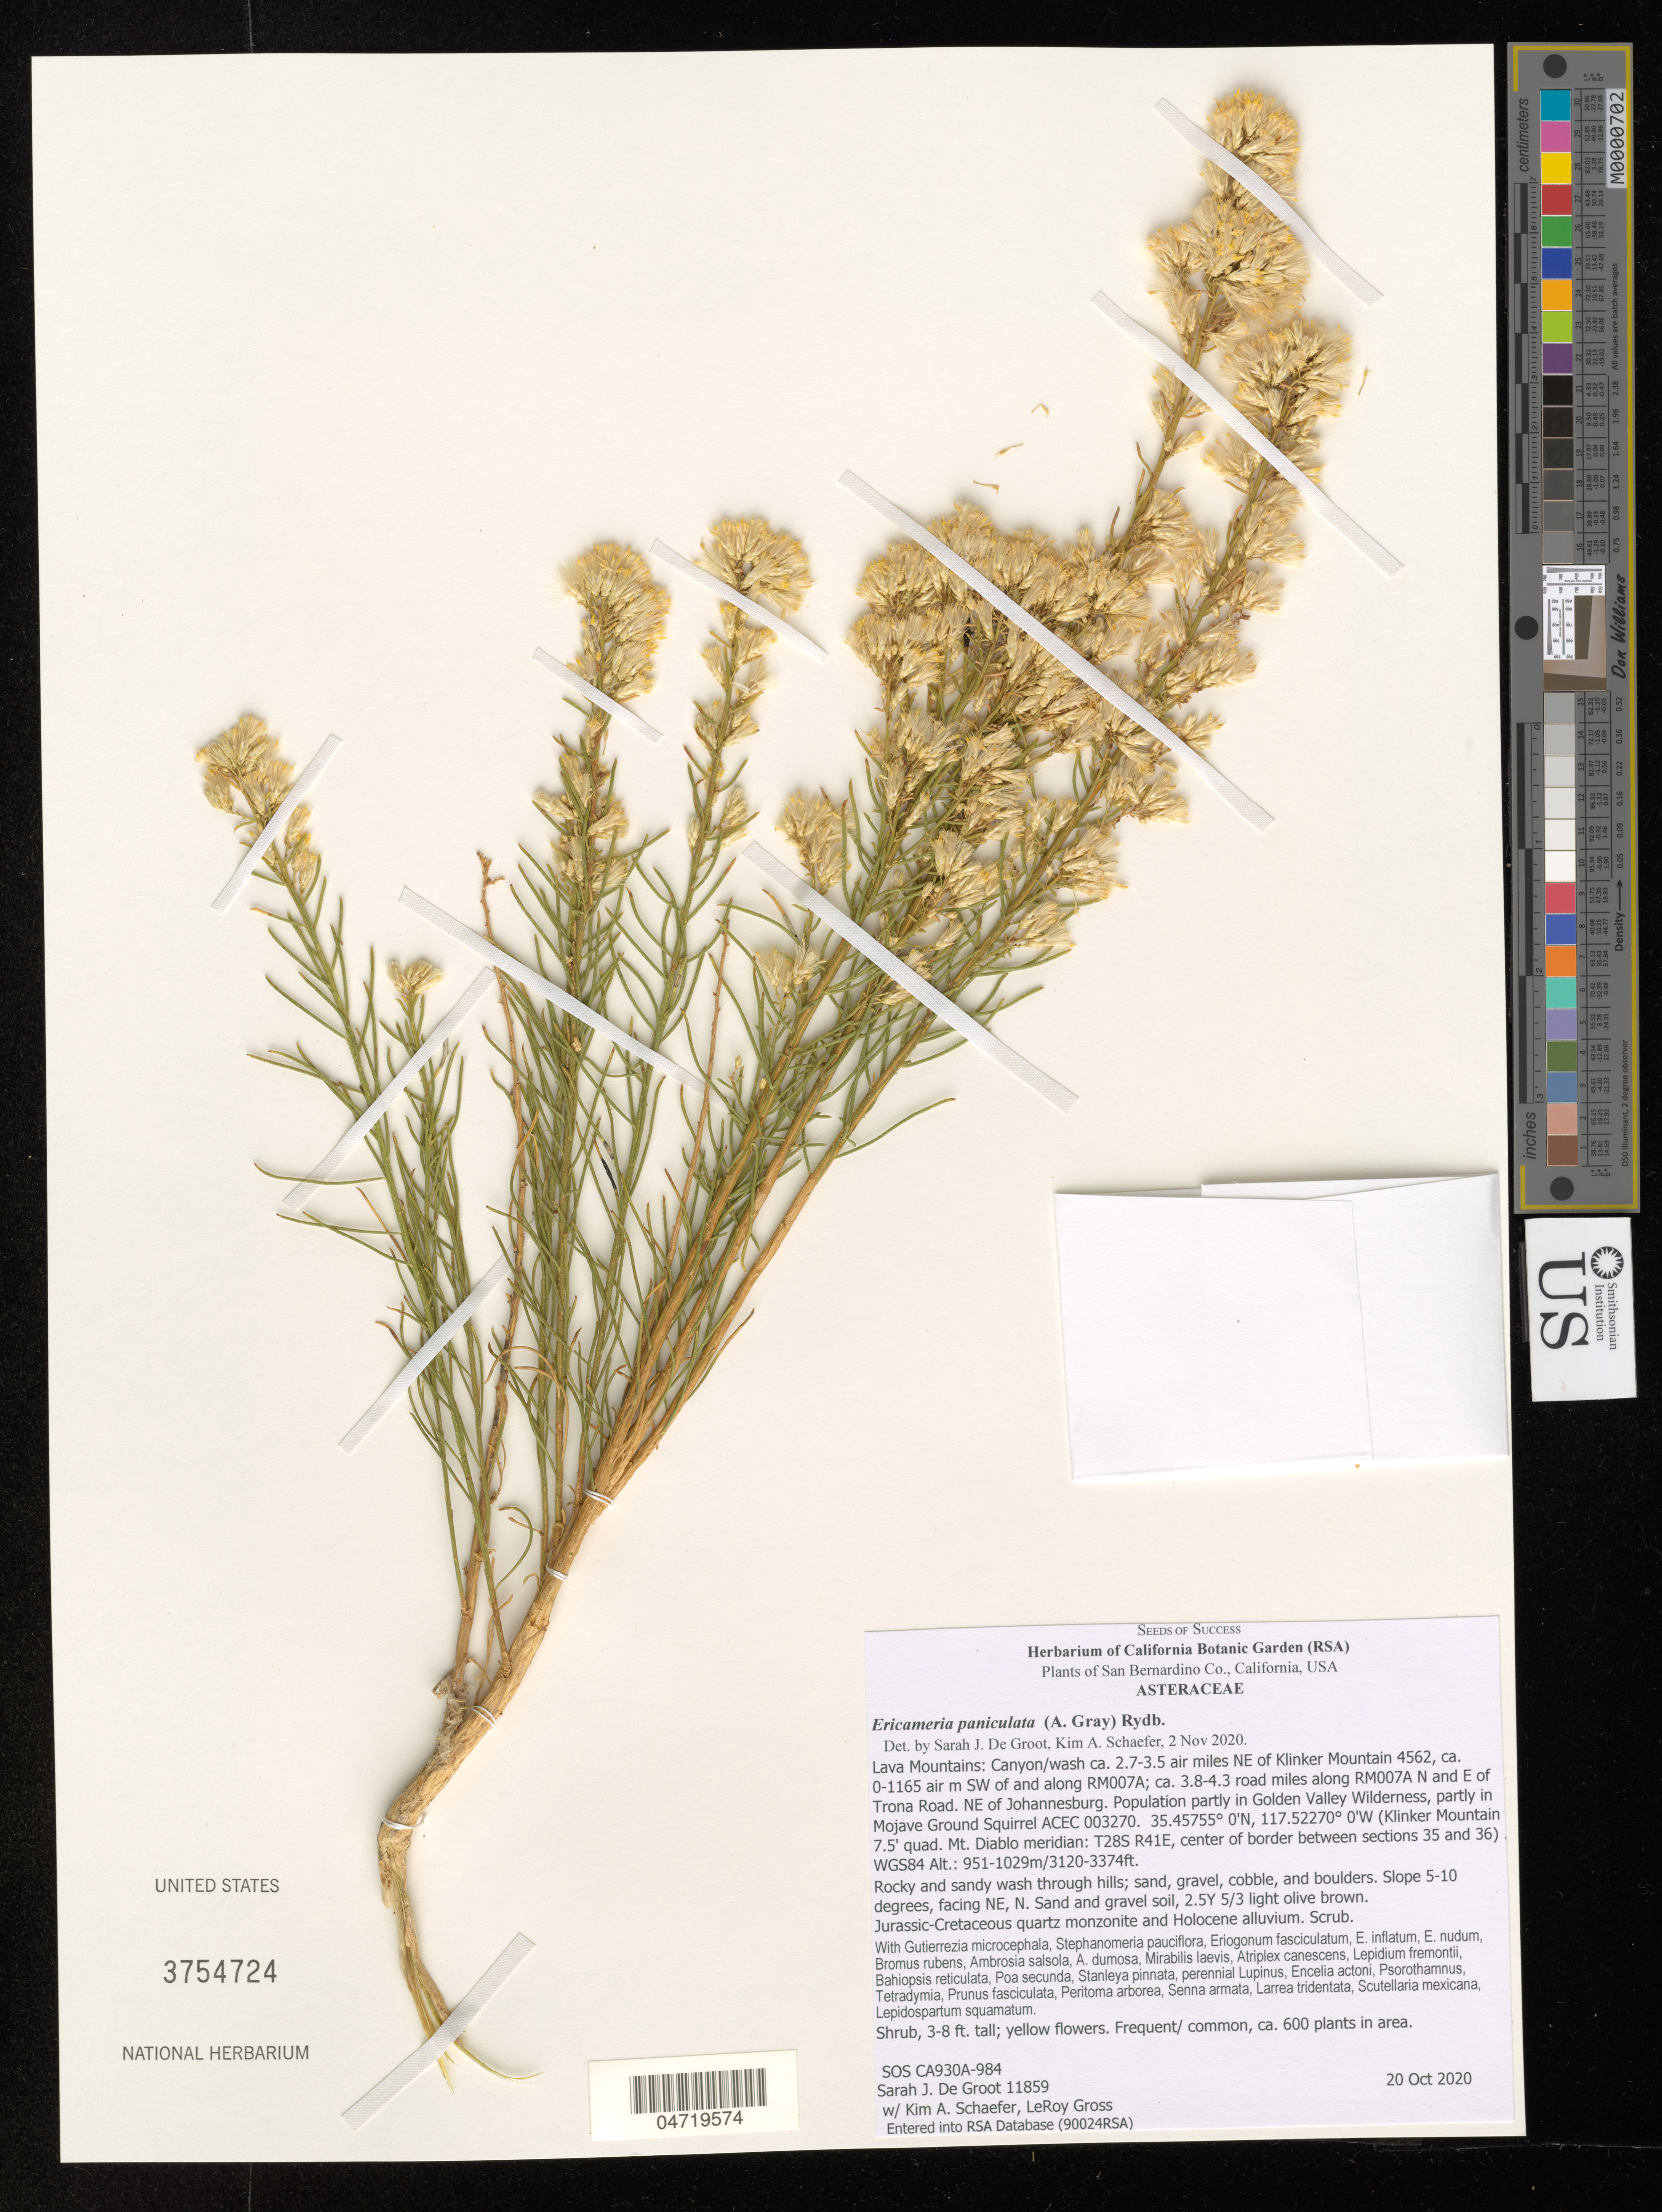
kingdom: Plantae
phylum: Tracheophyta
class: Magnoliopsida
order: Asterales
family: Asteraceae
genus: Ericameria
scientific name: Ericameria paniculata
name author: (A. Gray) Rydb.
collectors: S. De Groot, K. Schaefer & L. Gross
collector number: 11859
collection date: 2020-10-20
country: United States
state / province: California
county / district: San Bernardino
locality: San Bernardino Co. Lava Mountains: Canyon/wash ca. 2.7-3.5 air miles NE of Klinker Mountain 4562, ca. 0-1165 air m SW of and along RM007A; ca. 3.8-4.3 road miles along RM007A N and E of Trona Road. NE of Johannesburg. Population partly in Golden Valley Wilderness, partly in Mojave Ground Squirrel ACEC 003270. (Klinker Mountain 7.5' quad. Mt. Diablo meridian: T28S R41E, center of border sections 35 and 36) WGS84.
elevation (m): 951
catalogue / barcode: US 3754724